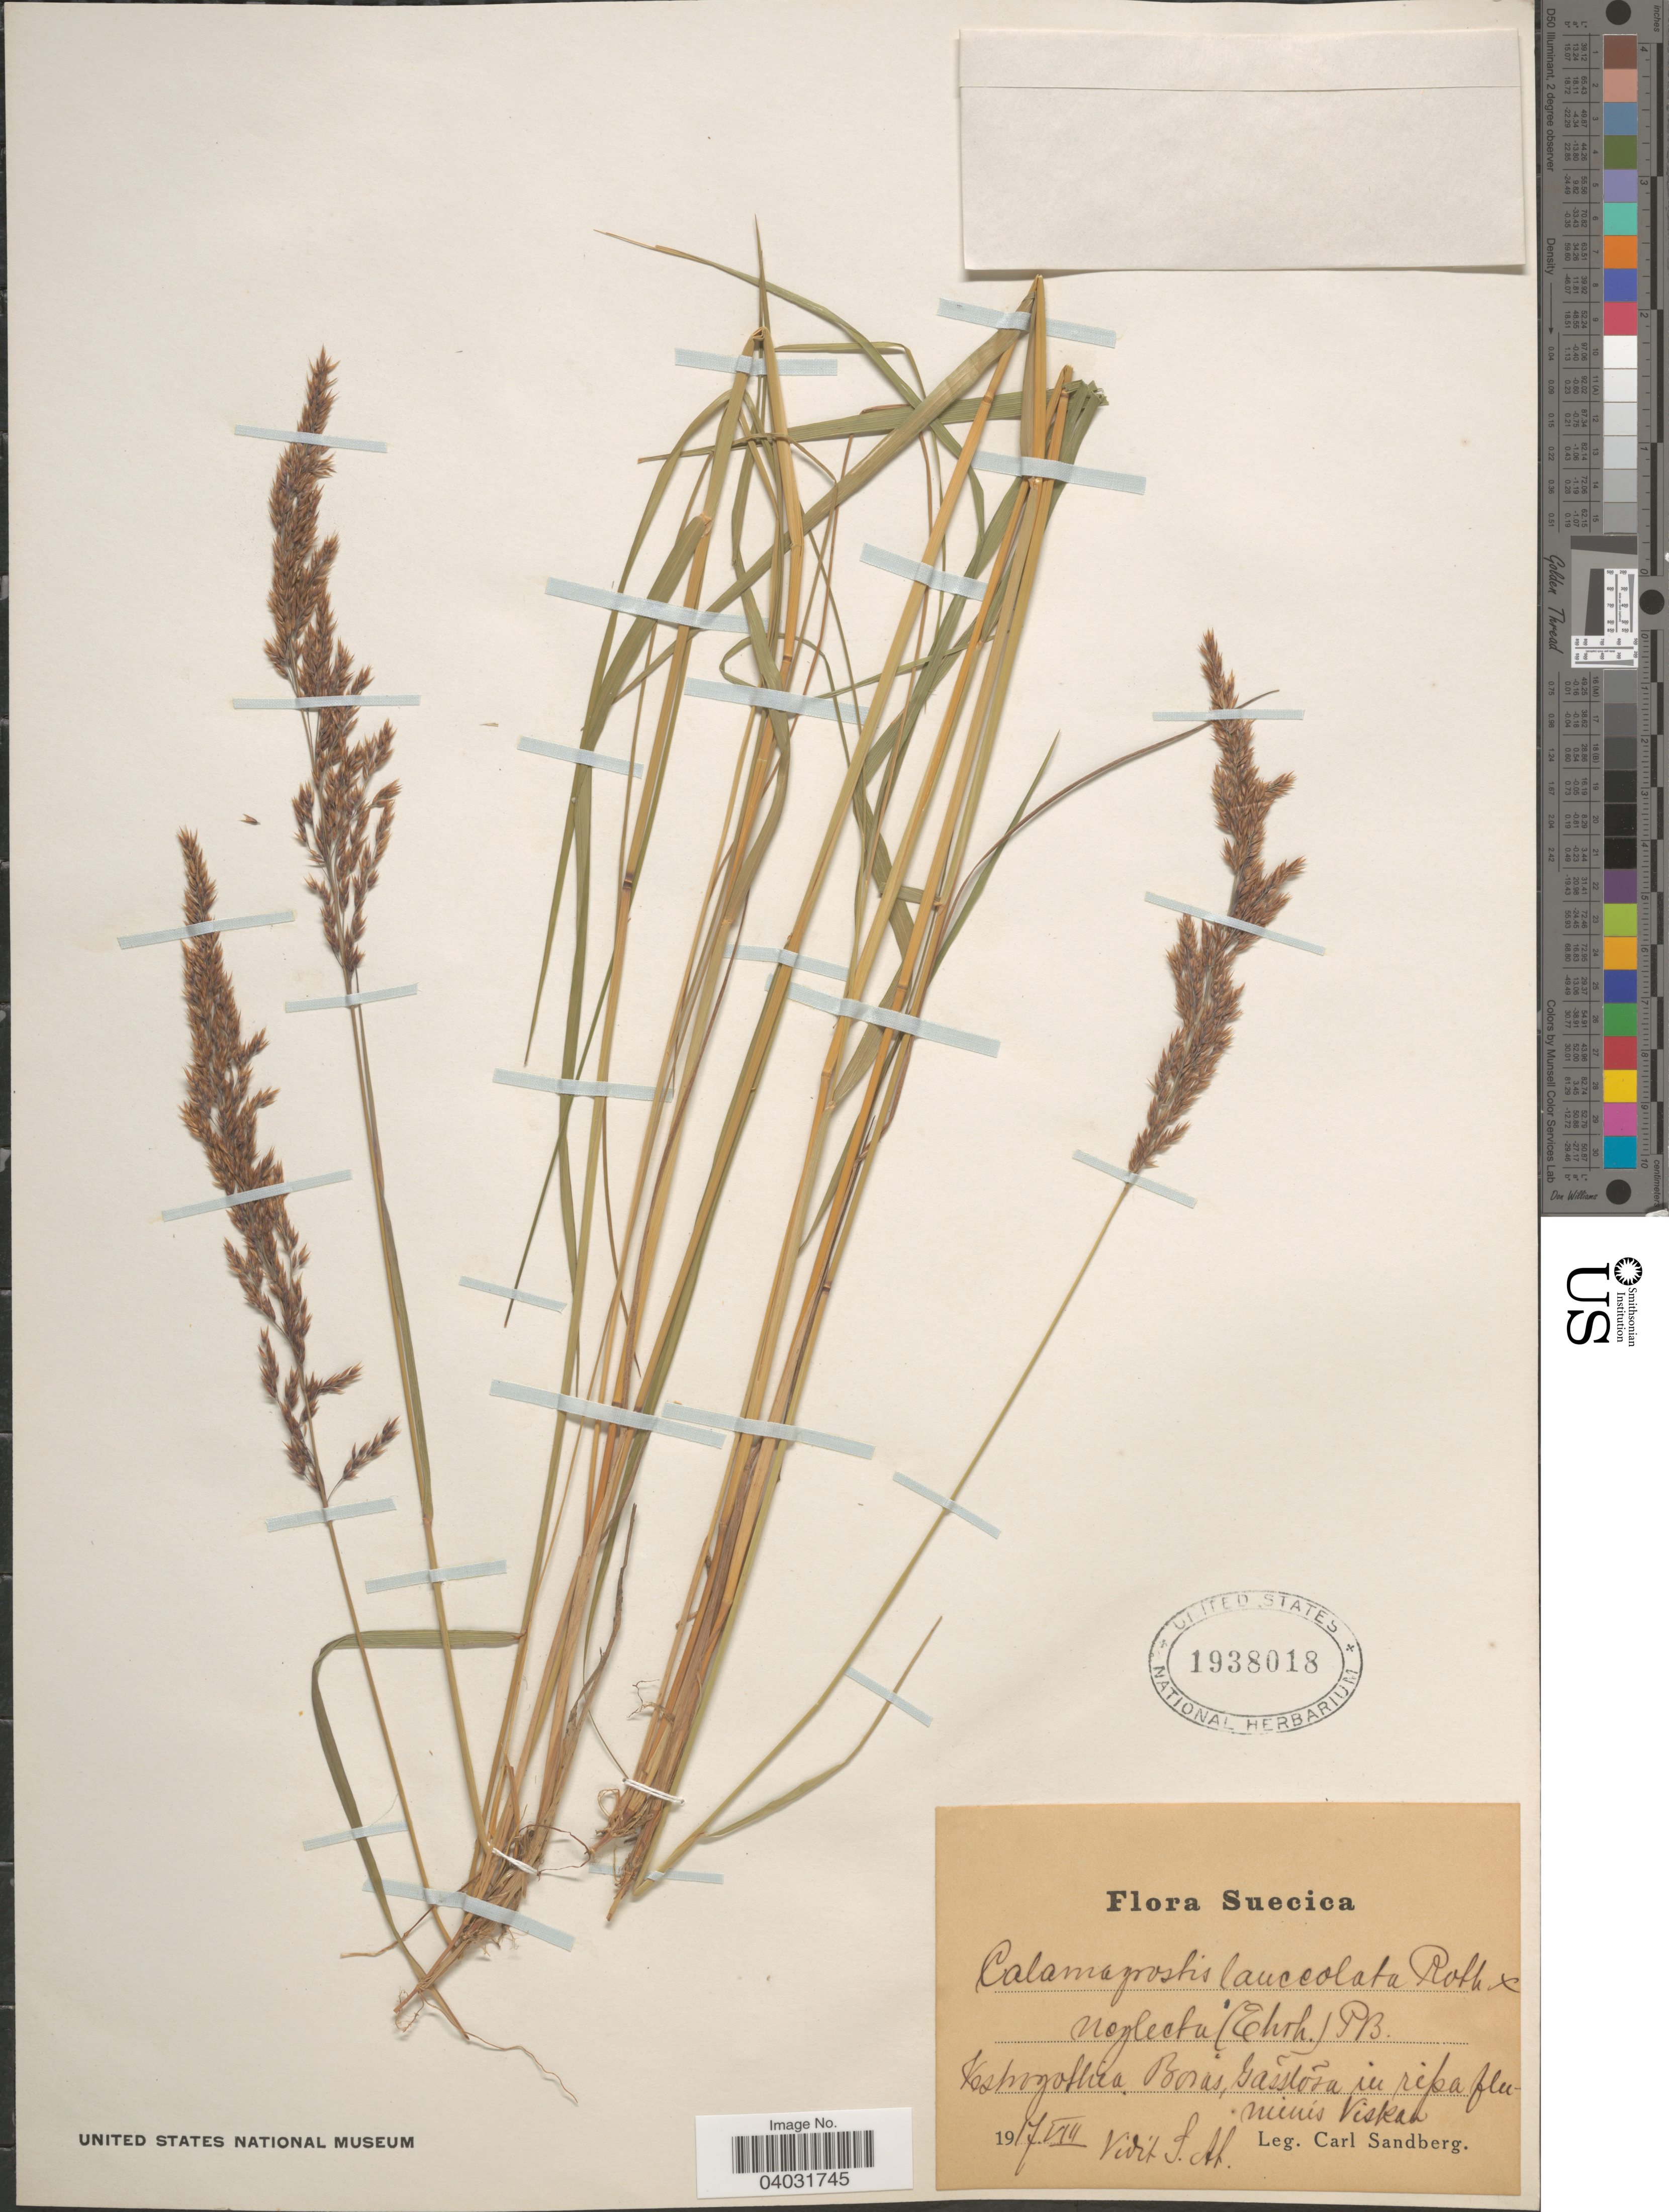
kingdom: Plantae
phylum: Tracheophyta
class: Liliopsida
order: Poales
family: Poaceae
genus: Calamagrostis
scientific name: Calamagrostis sp.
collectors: C. Sandberg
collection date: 1917-08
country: Sweden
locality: Suecica.Vestrogothia, Borås, Gässlösa in ripa fluminis Viskan.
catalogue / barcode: US 1938018